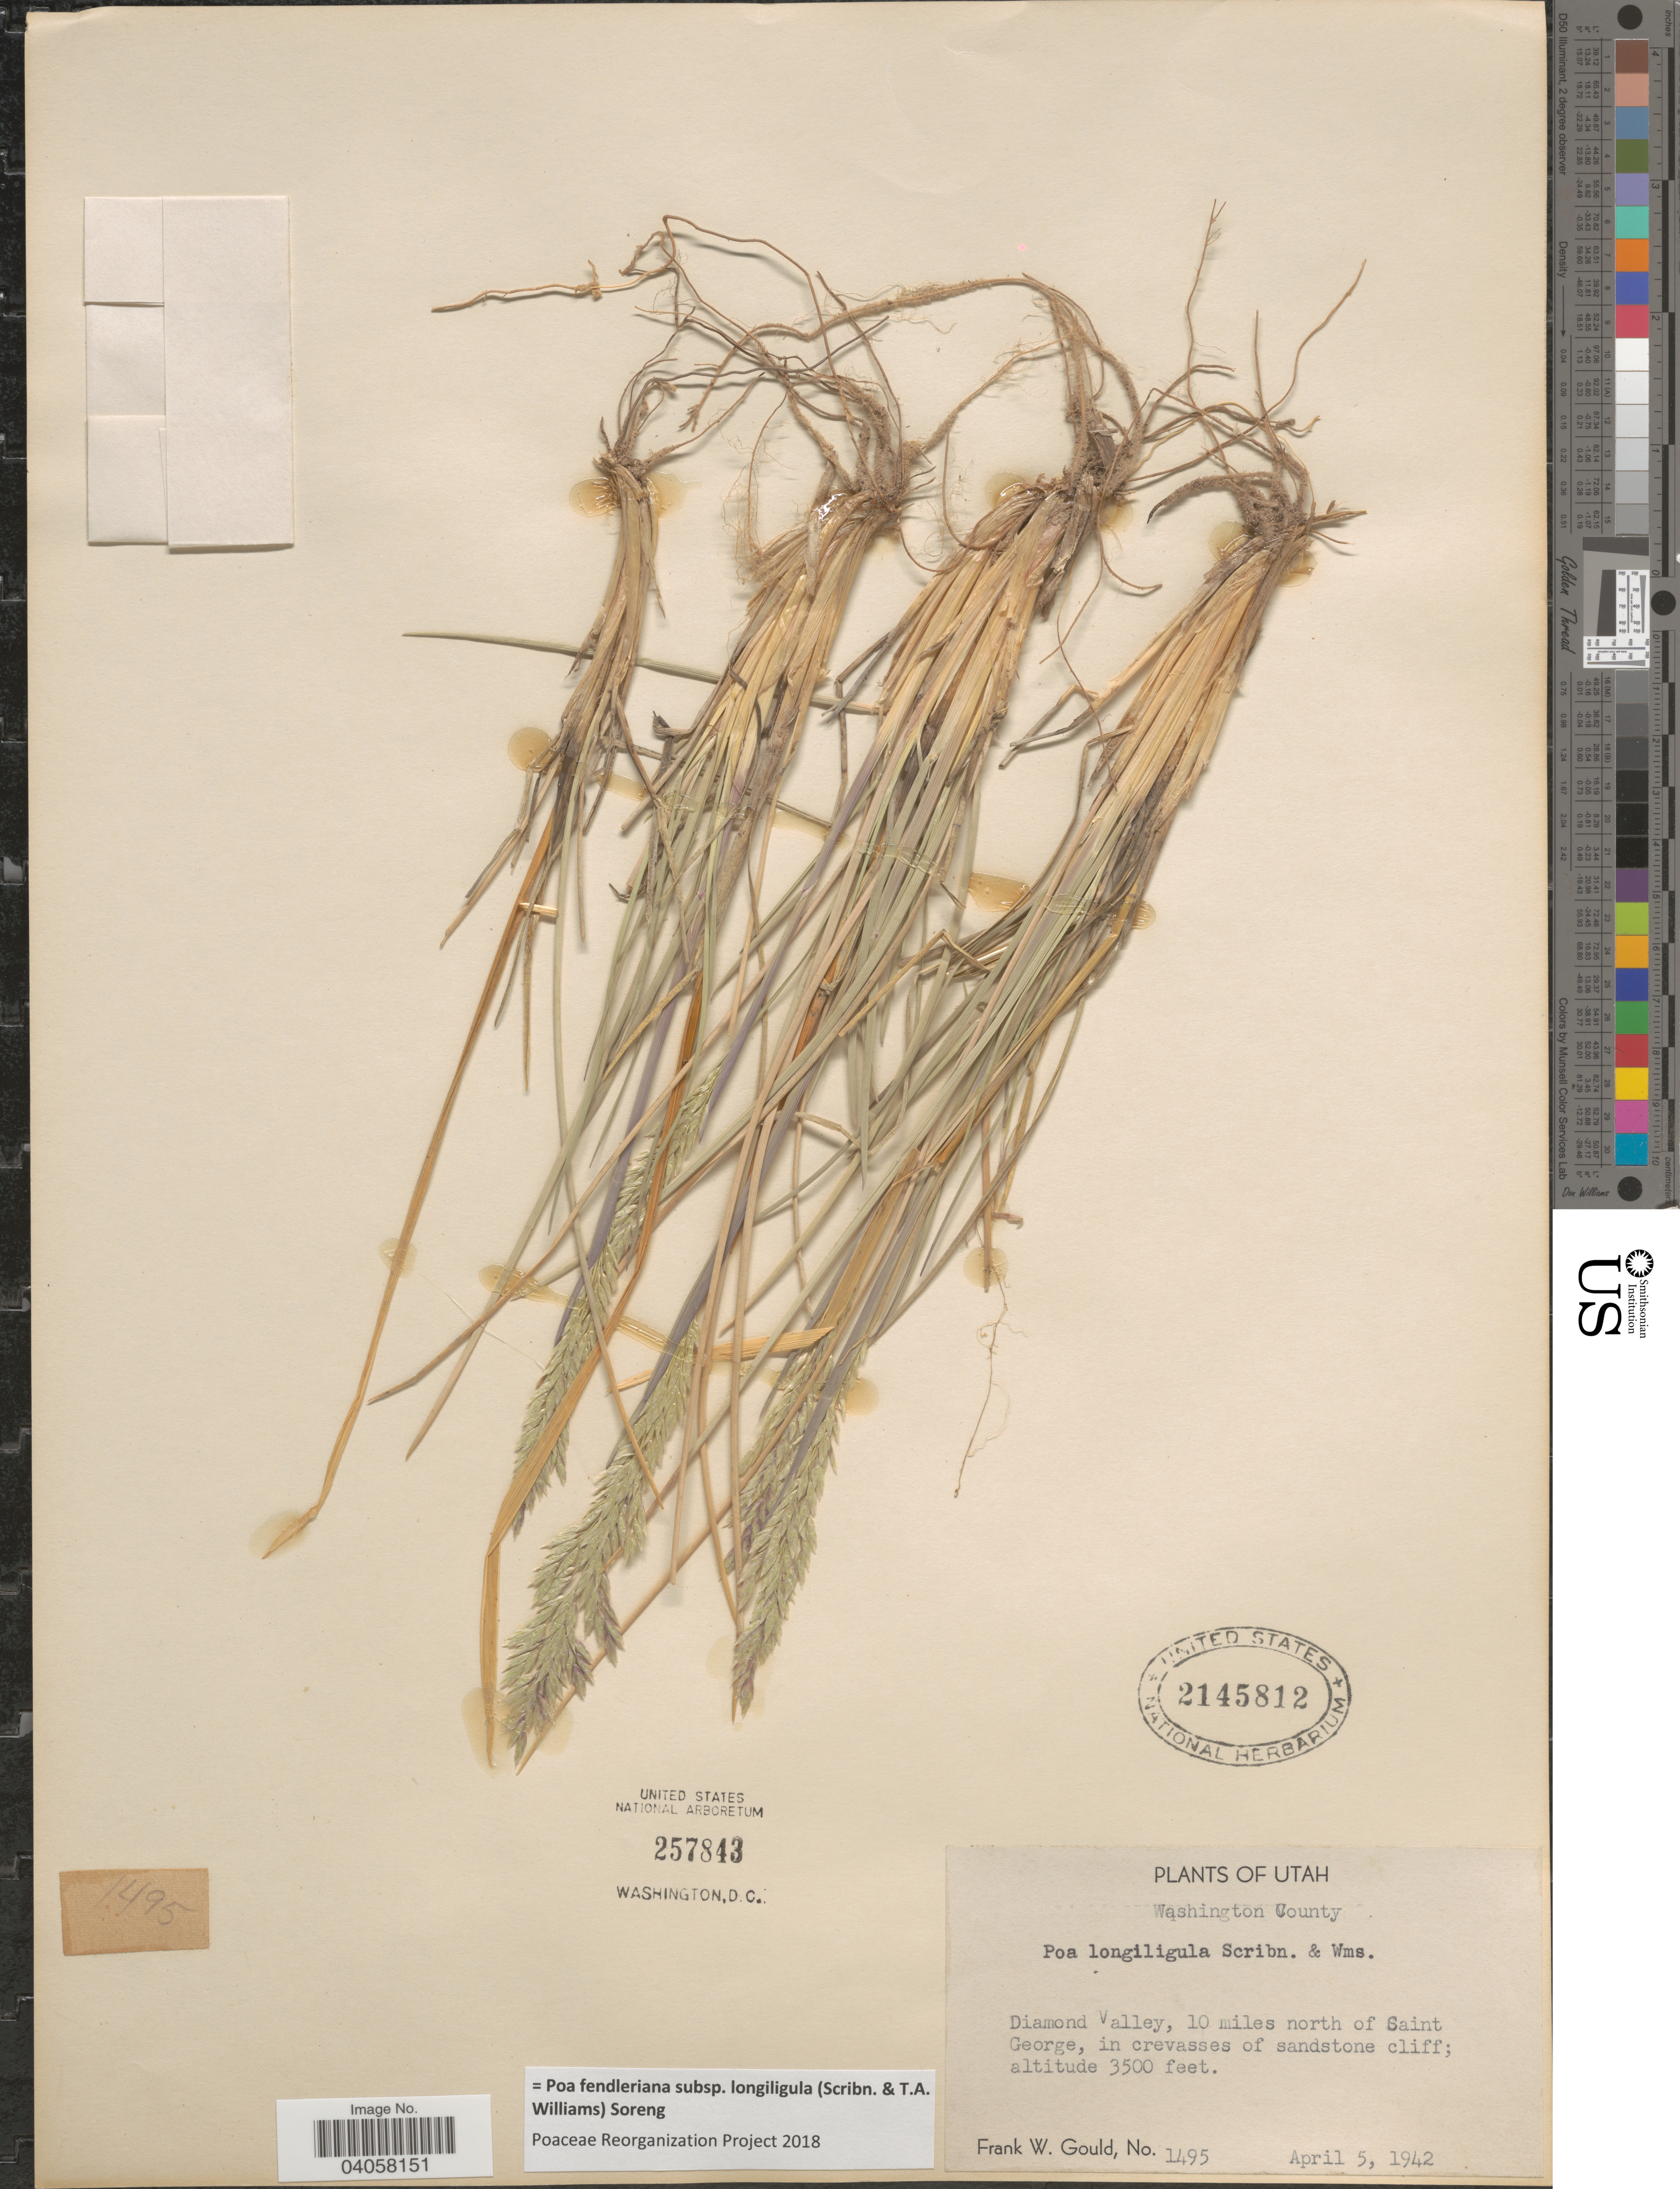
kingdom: Plantae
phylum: Tracheophyta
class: Liliopsida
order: Poales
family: Poaceae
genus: Poa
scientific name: Poa fendleriana subsp. longiligula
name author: (Scribn. & T.A. Williams) Soreng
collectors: F. W. Gould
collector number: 1495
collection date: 1942-04-05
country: United States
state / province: Utah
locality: Washington County. Diamond Valley, 10 miles north of Saint George.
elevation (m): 1067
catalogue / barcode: US 2145812